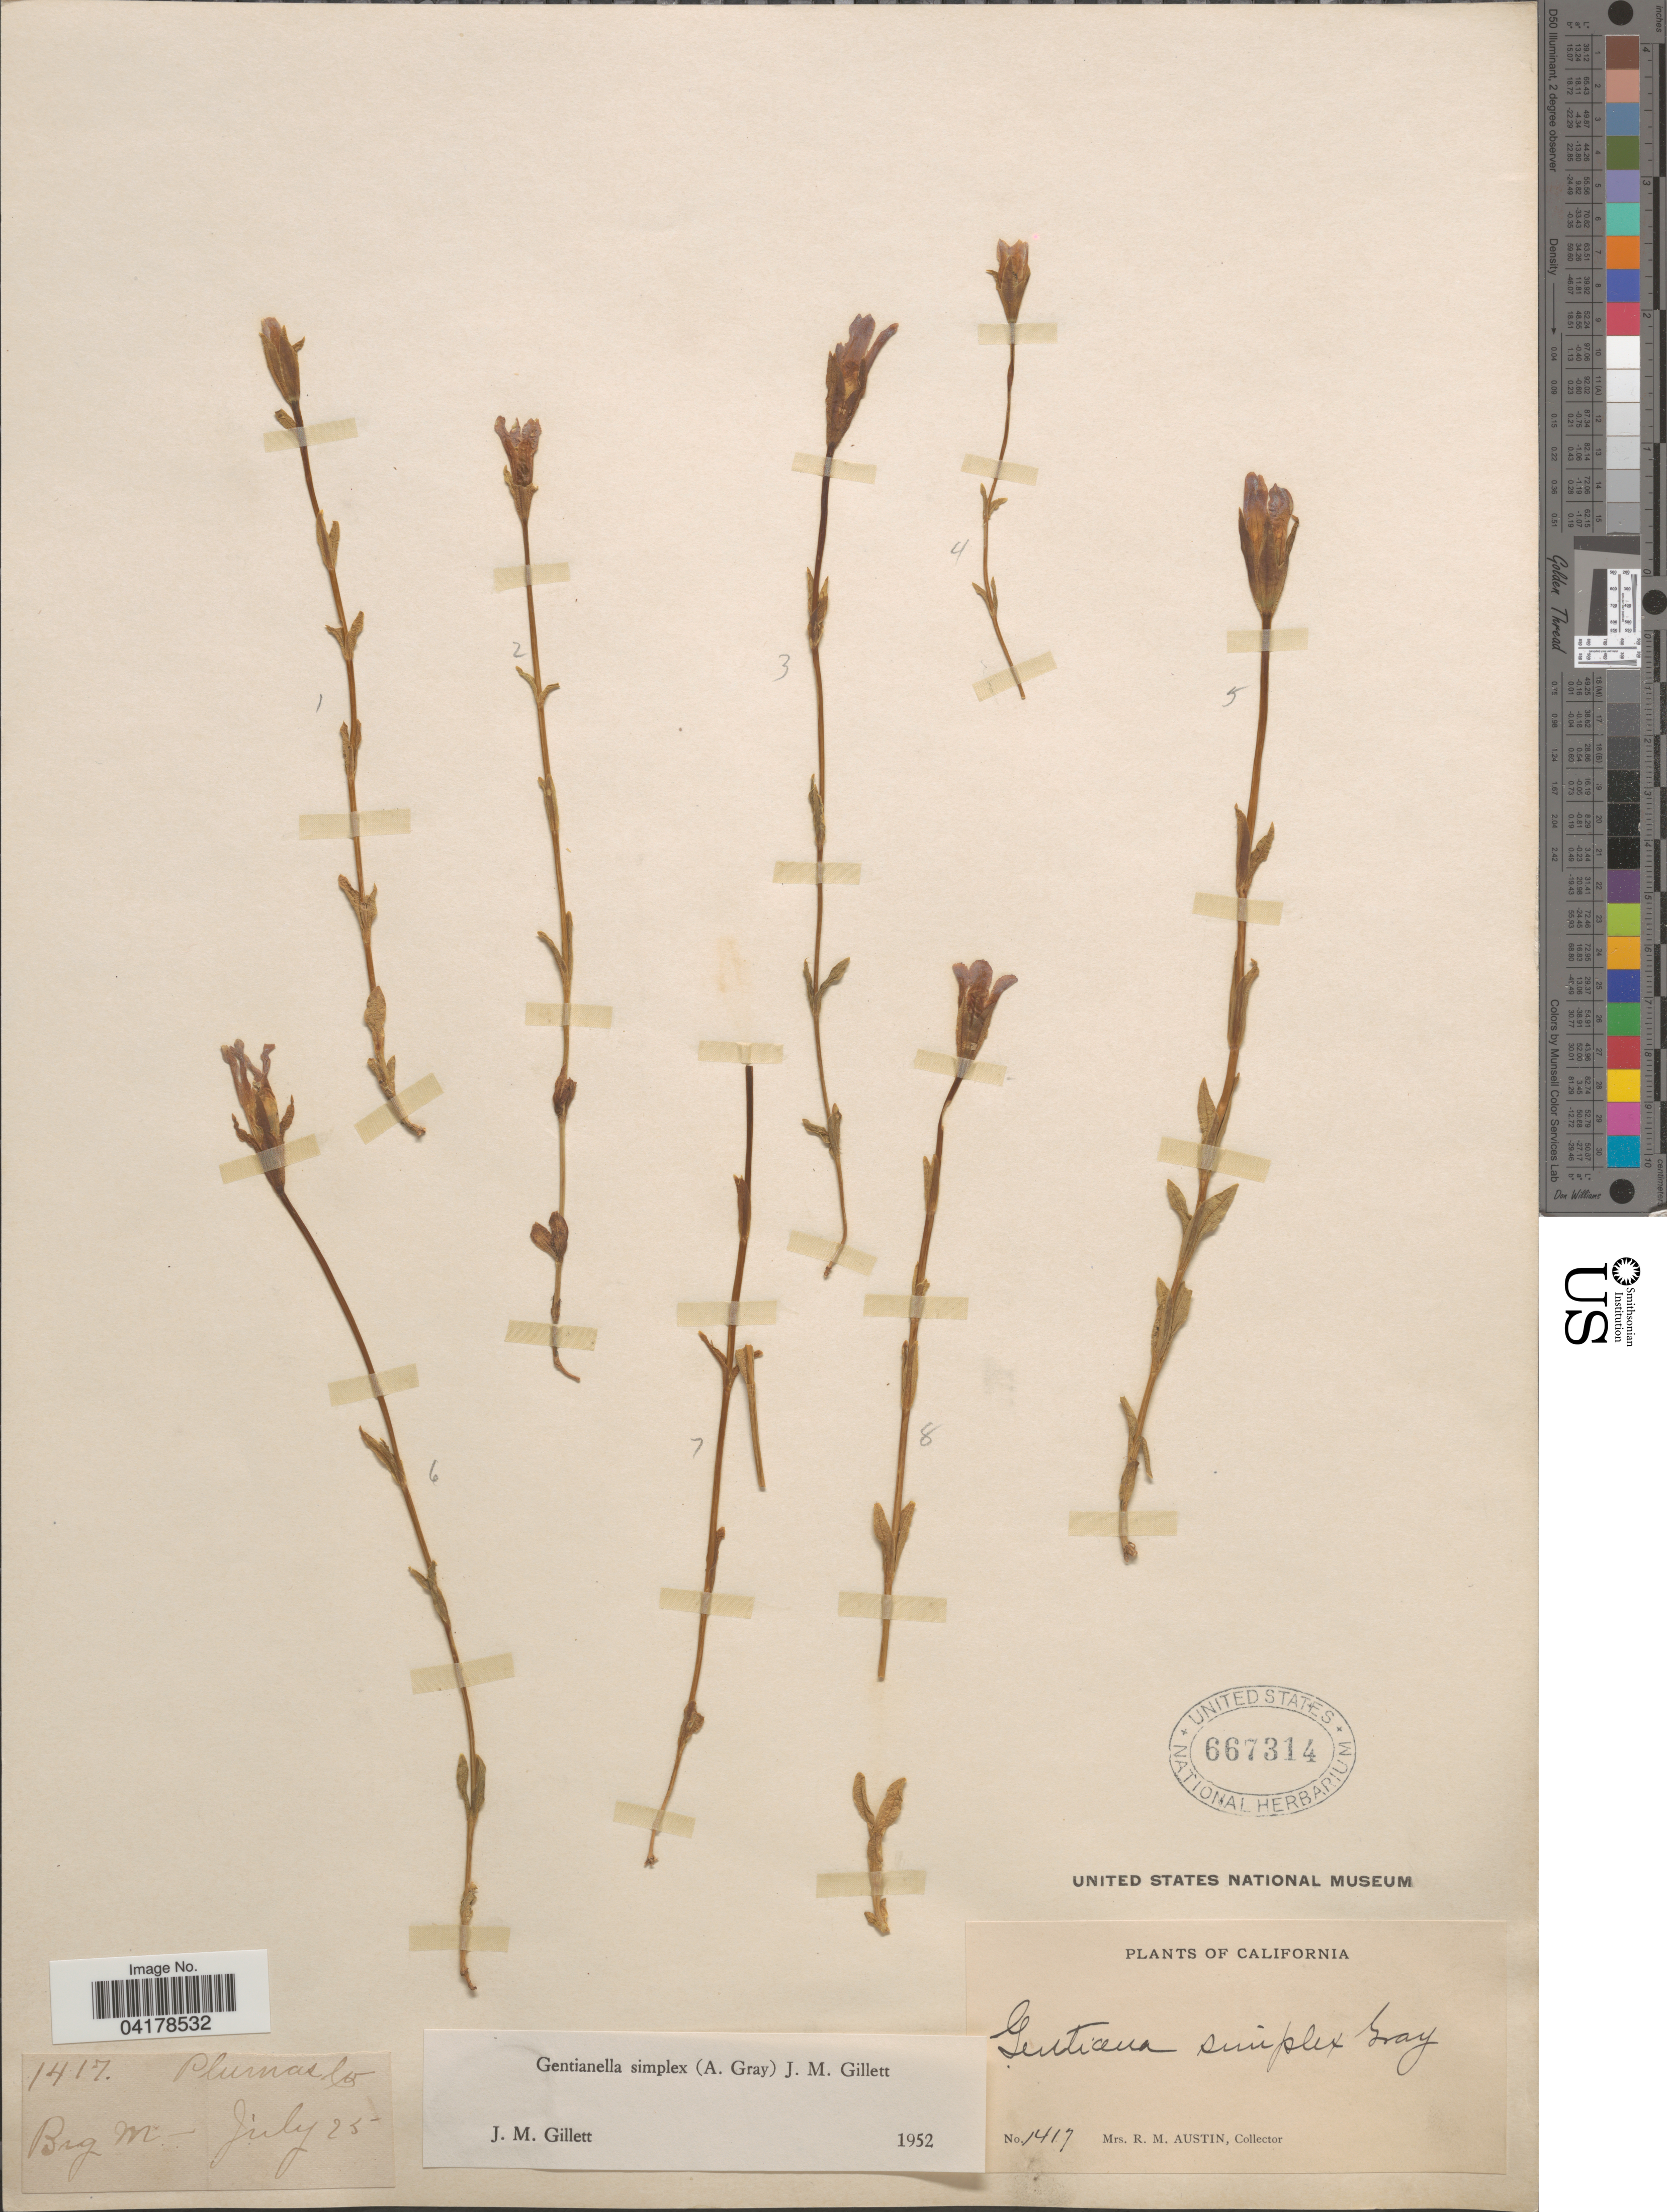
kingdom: Plantae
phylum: Tracheophyta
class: Magnoliopsida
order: Gentianales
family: Gentianaceae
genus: Gentianella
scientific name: Gentianella simplex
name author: (A. Gray) J.M. Gillett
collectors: R. Austin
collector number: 1417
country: United States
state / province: California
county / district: Plumas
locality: Plumas Co. Big M.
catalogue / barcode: US 667314